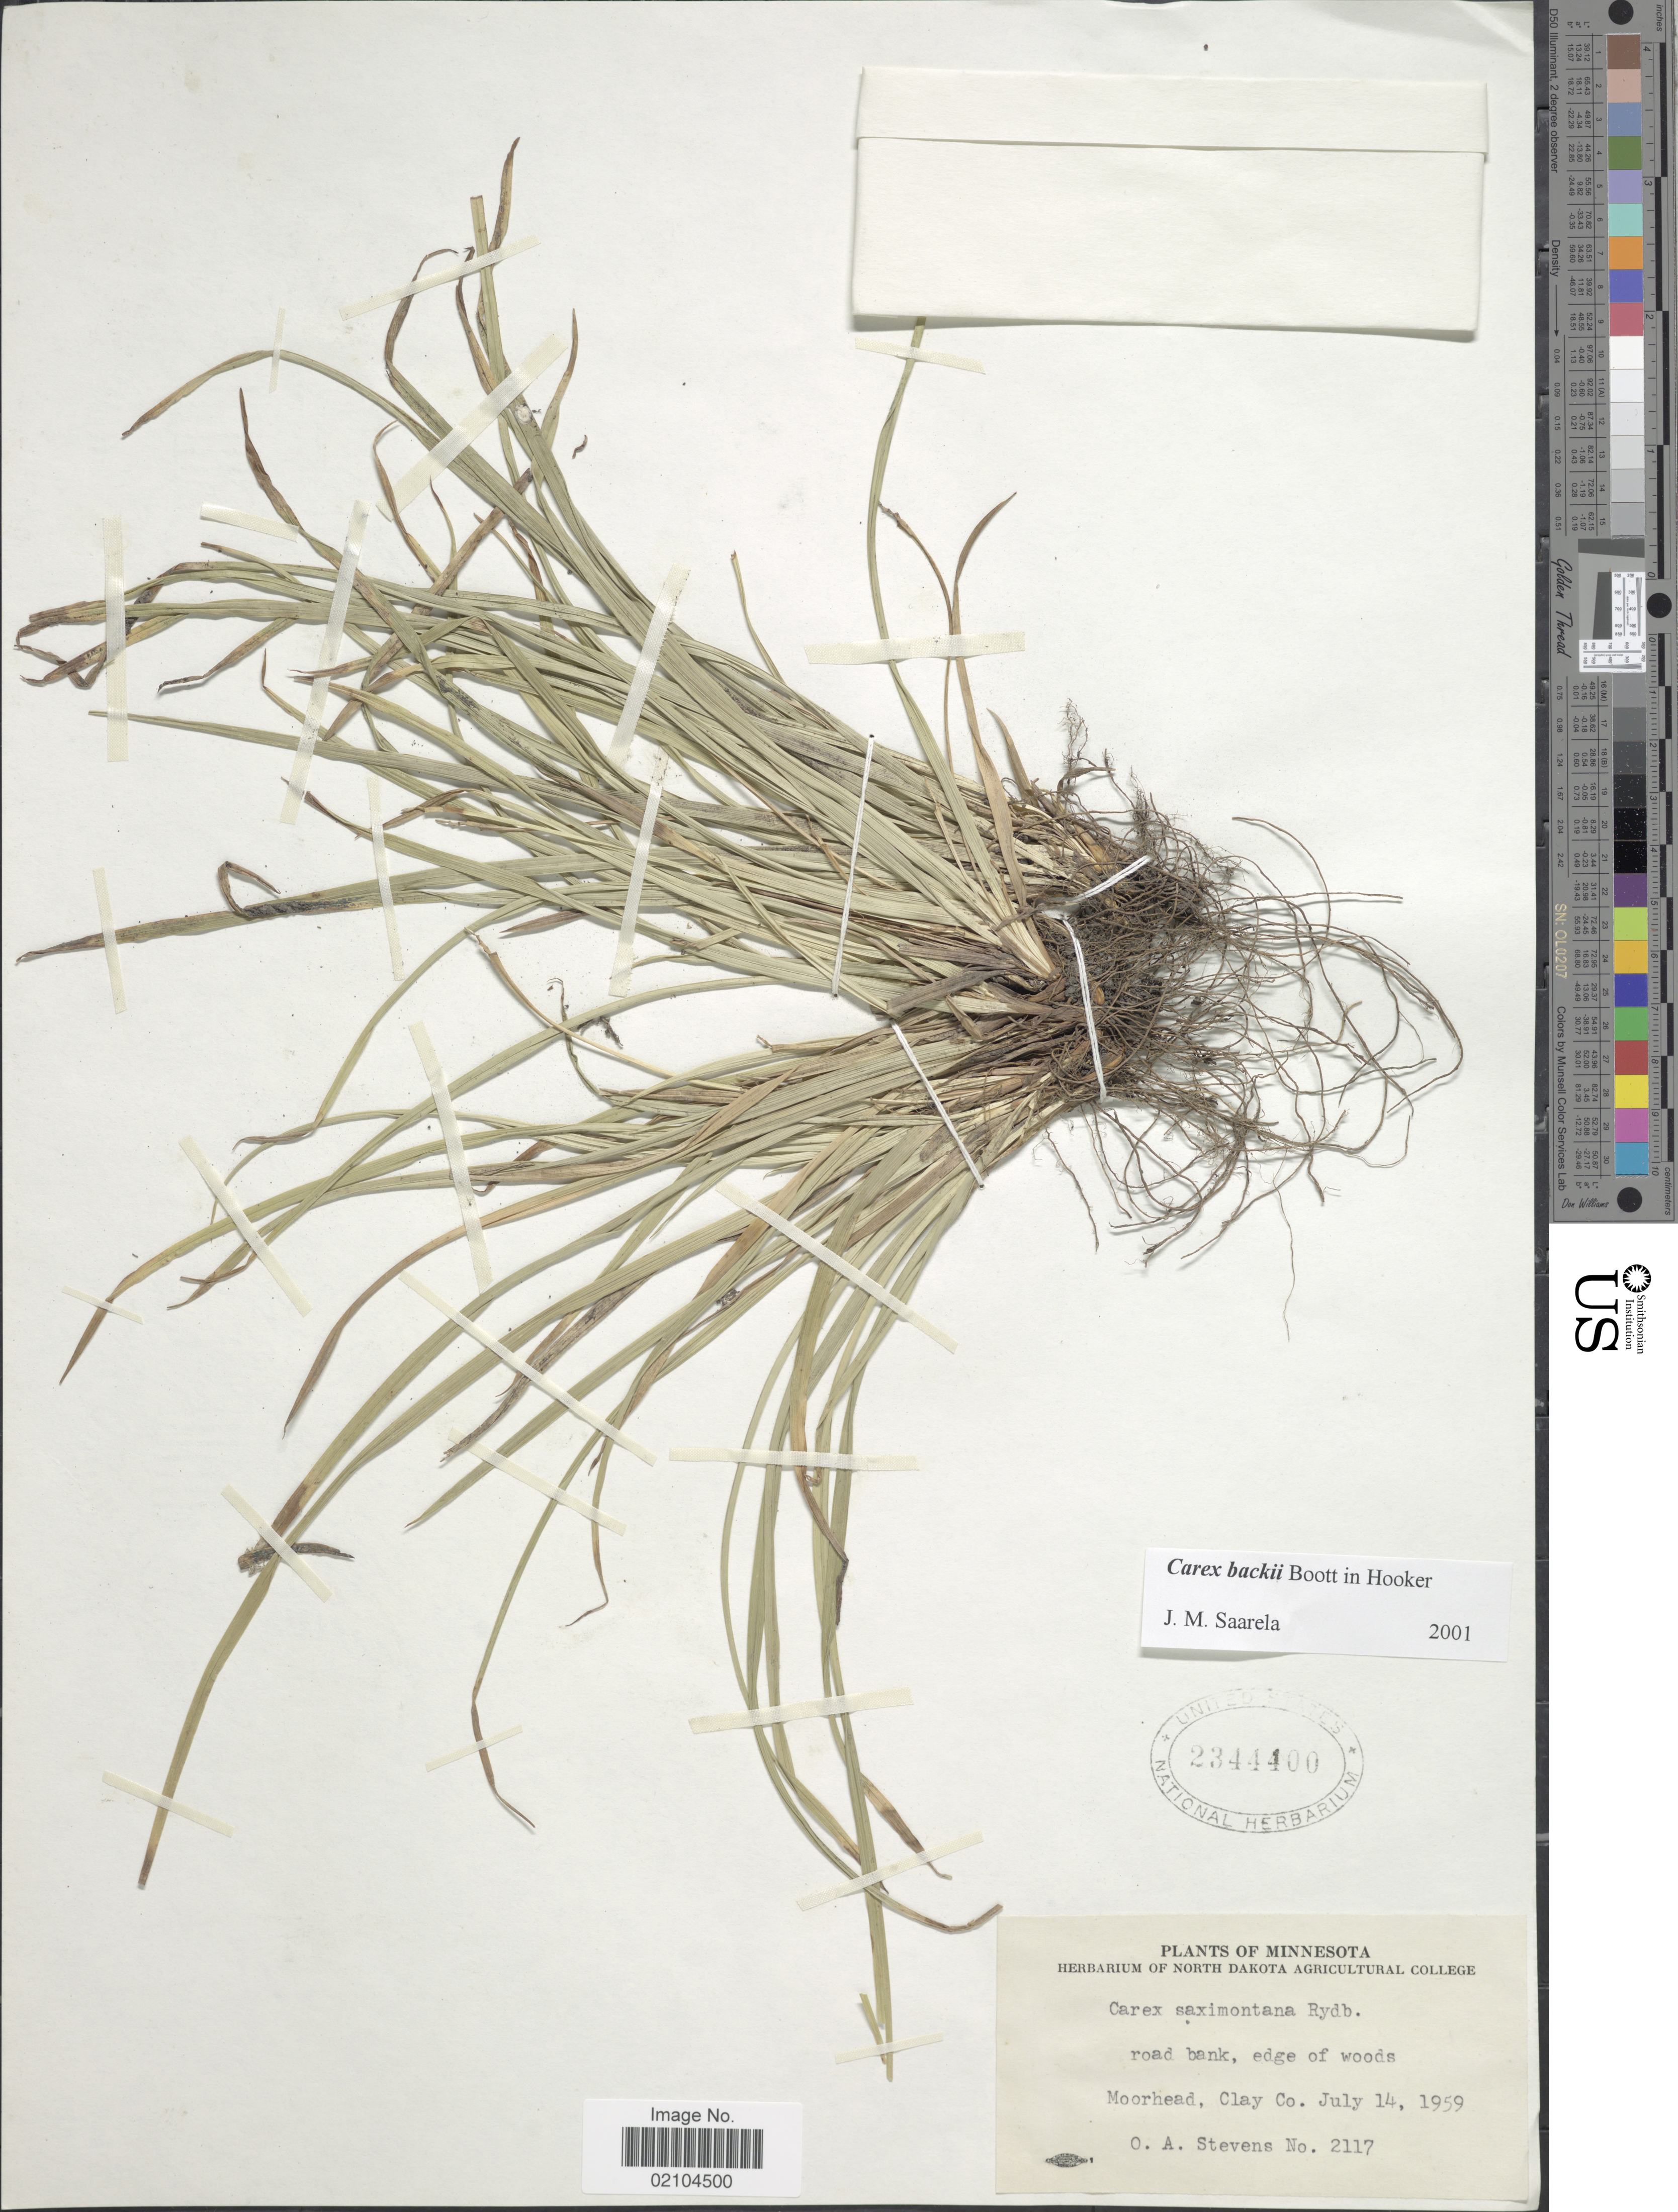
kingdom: Plantae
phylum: Tracheophyta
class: Liliopsida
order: Poales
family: Cyperaceae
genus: Carex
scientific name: Carex backii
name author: Boott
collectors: O. A. Stevens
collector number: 2117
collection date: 1959-07-14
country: United States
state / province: Minnesota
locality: Road bank, edge of woods, Moorhead, Clay Co.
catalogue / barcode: US 2344400